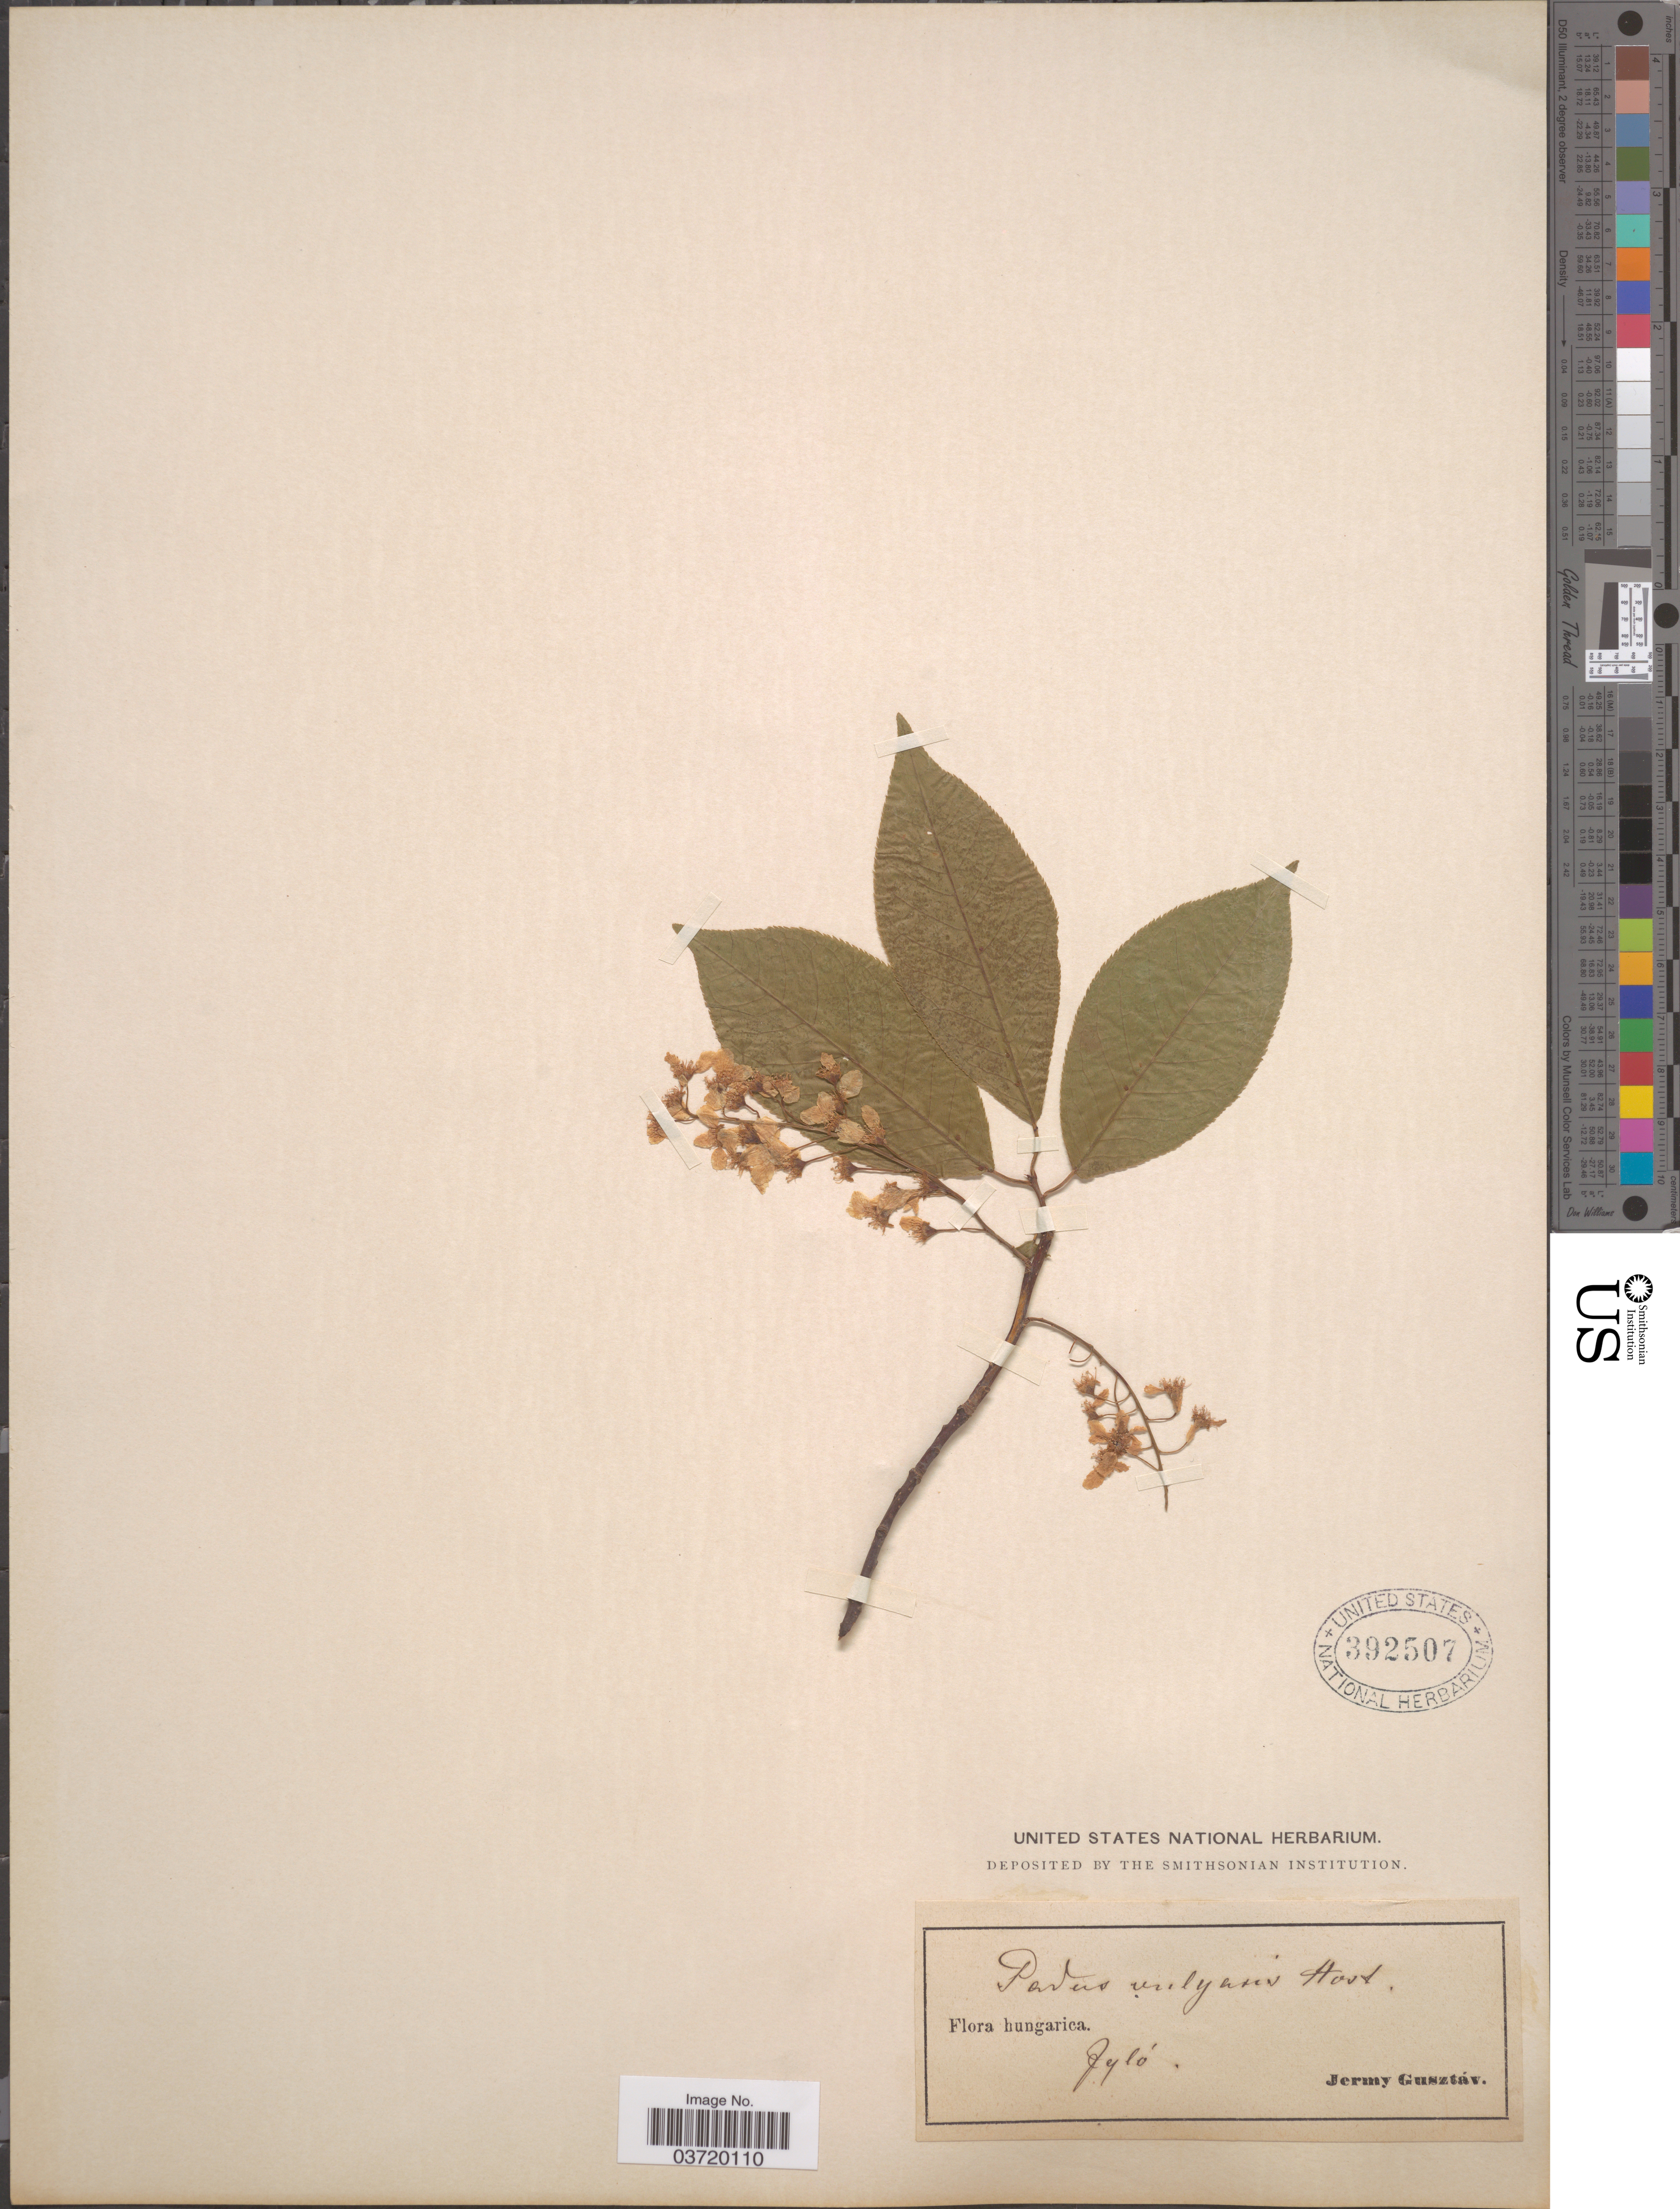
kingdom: Plantae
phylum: Tracheophyta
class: Magnoliopsida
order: Rosales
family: Rosaceae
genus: Prunus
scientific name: Prunus padus var. padus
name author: L.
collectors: G. Jermy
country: Hungary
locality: Hungarica. Jyló.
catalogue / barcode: US 392507